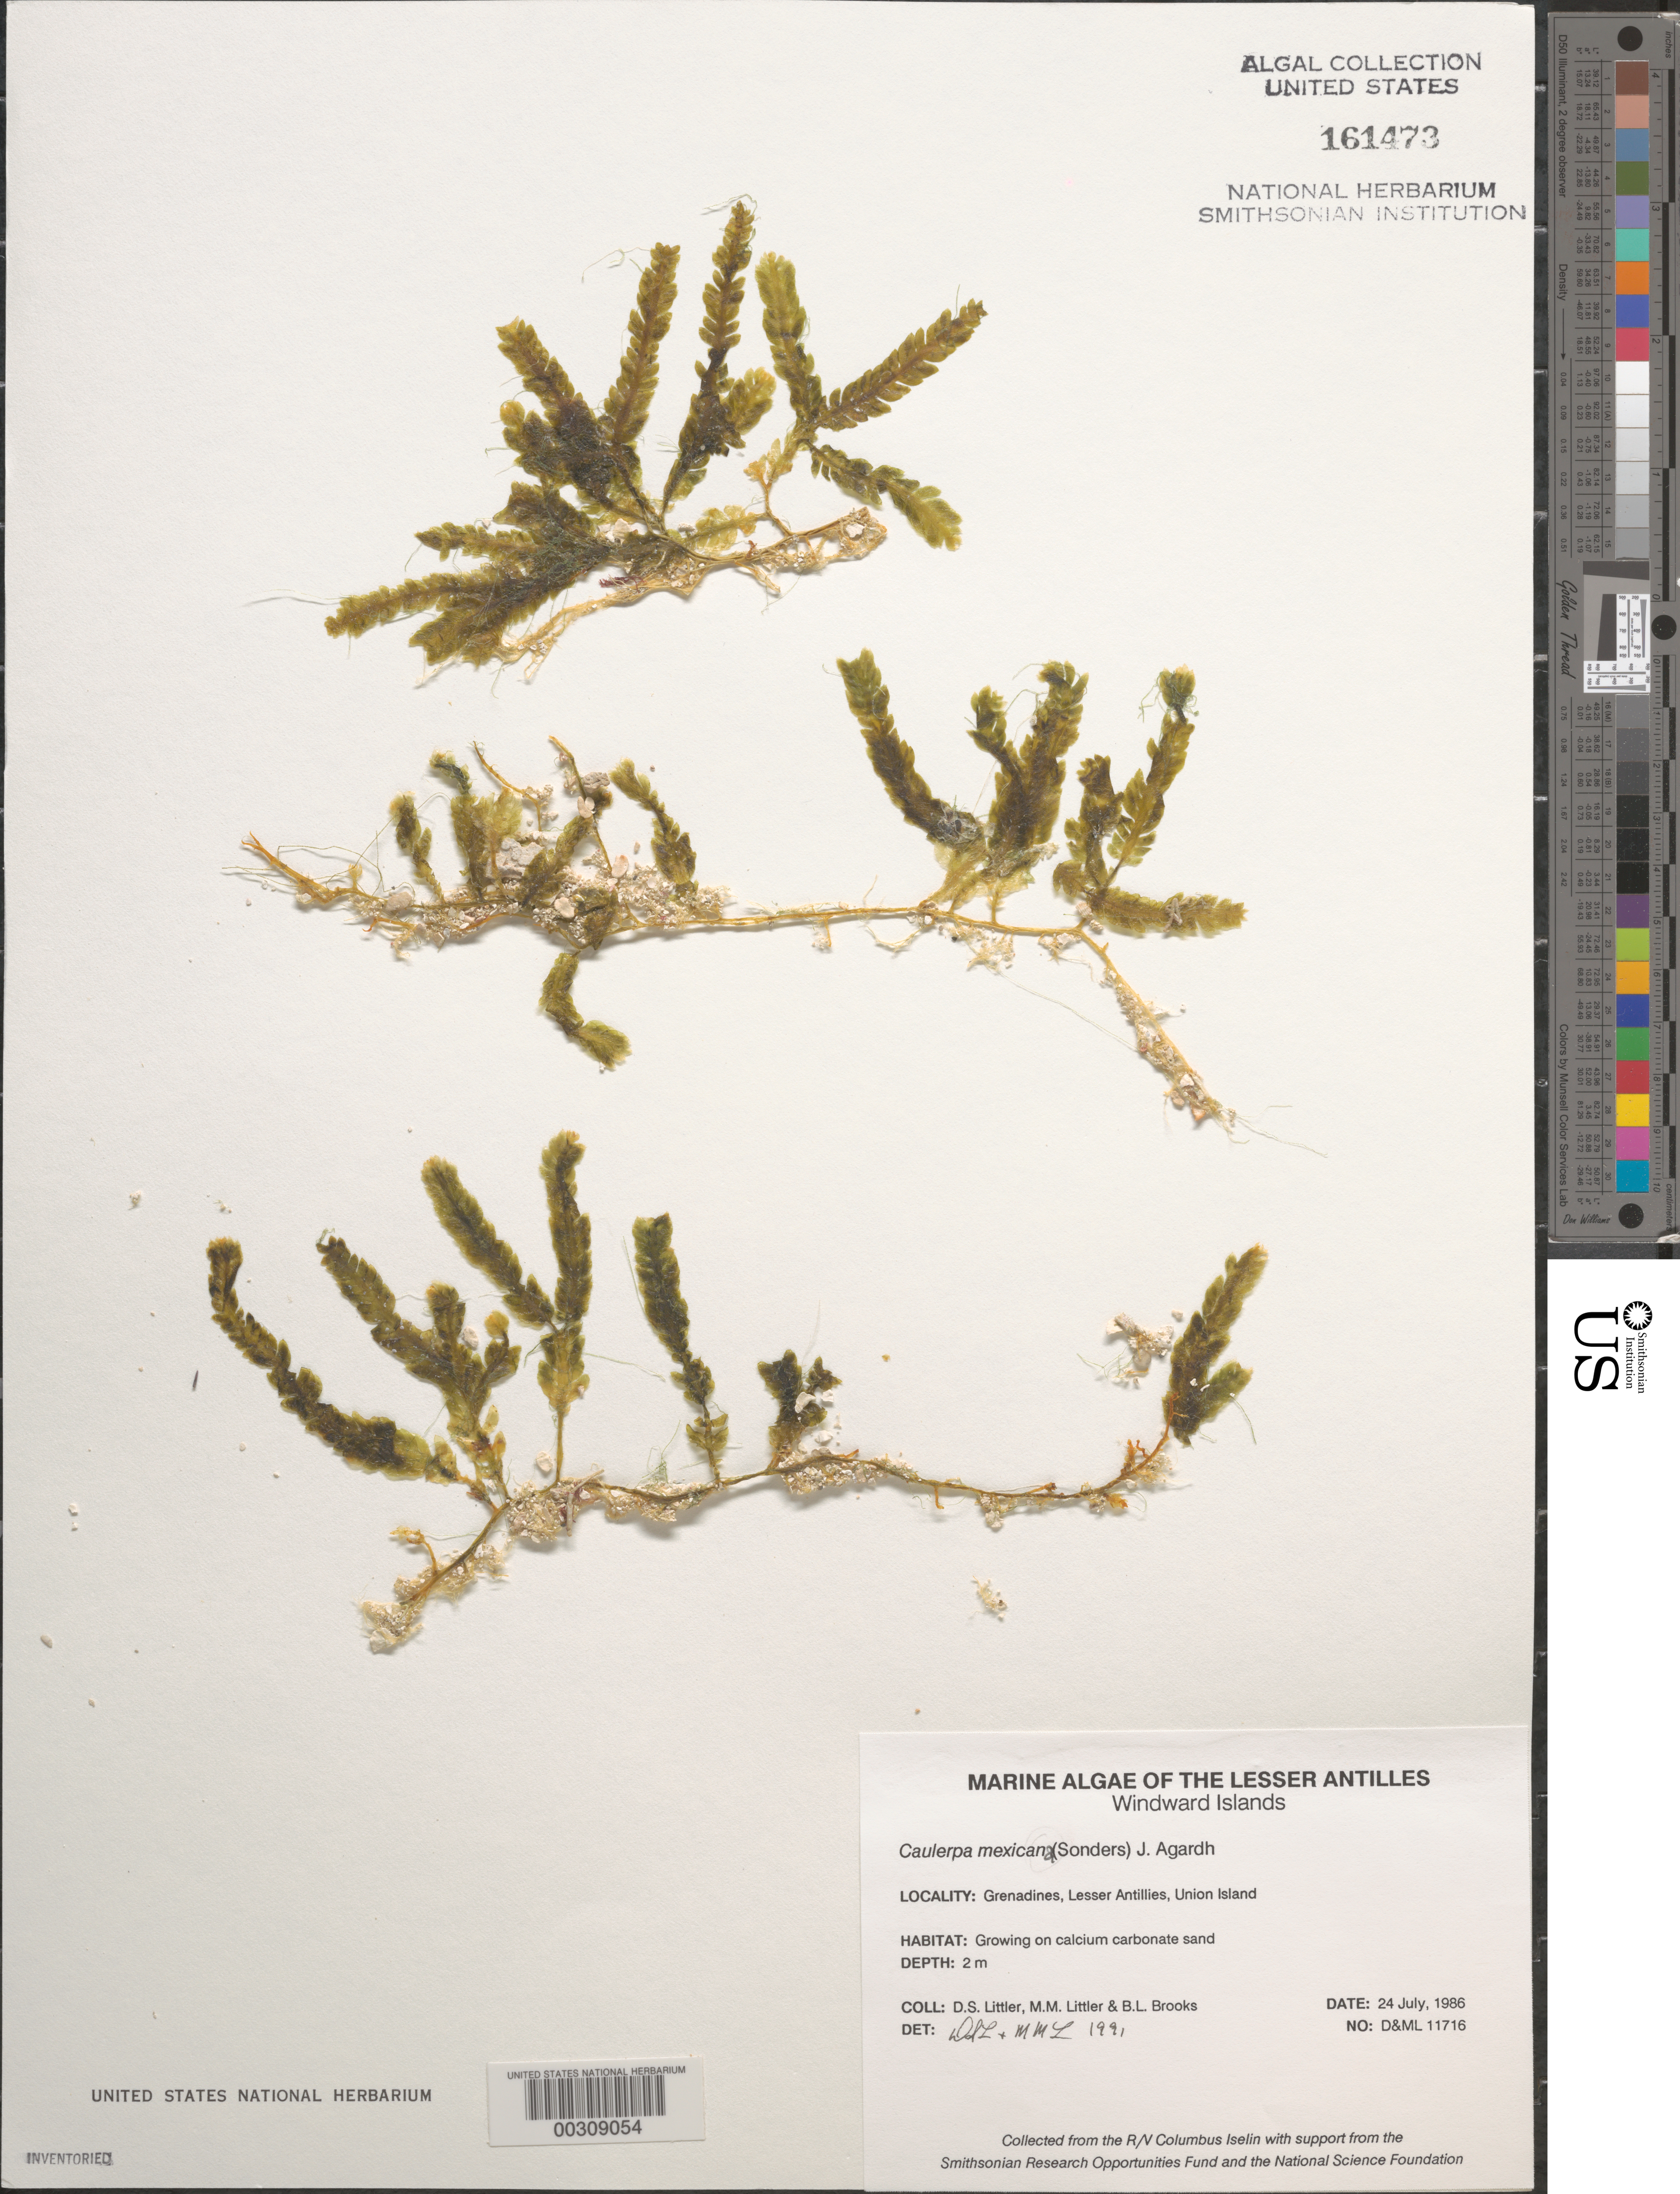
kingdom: Plantae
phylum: Chlorophyta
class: Ulvophyceae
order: Bryopsidales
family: Caulerpaceae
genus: Caulerpa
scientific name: Caulerpa mexicana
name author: Sond. ex Kütz.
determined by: Littler, D. S.; Littler, M. M.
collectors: D. S. Littler, M. M. Littler & B. Brooks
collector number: D&ML 11716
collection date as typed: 24 Jul 1986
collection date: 1986-07-24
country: St. Vincent - Grenadines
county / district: Grenadines Parish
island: Union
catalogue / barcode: US 161473